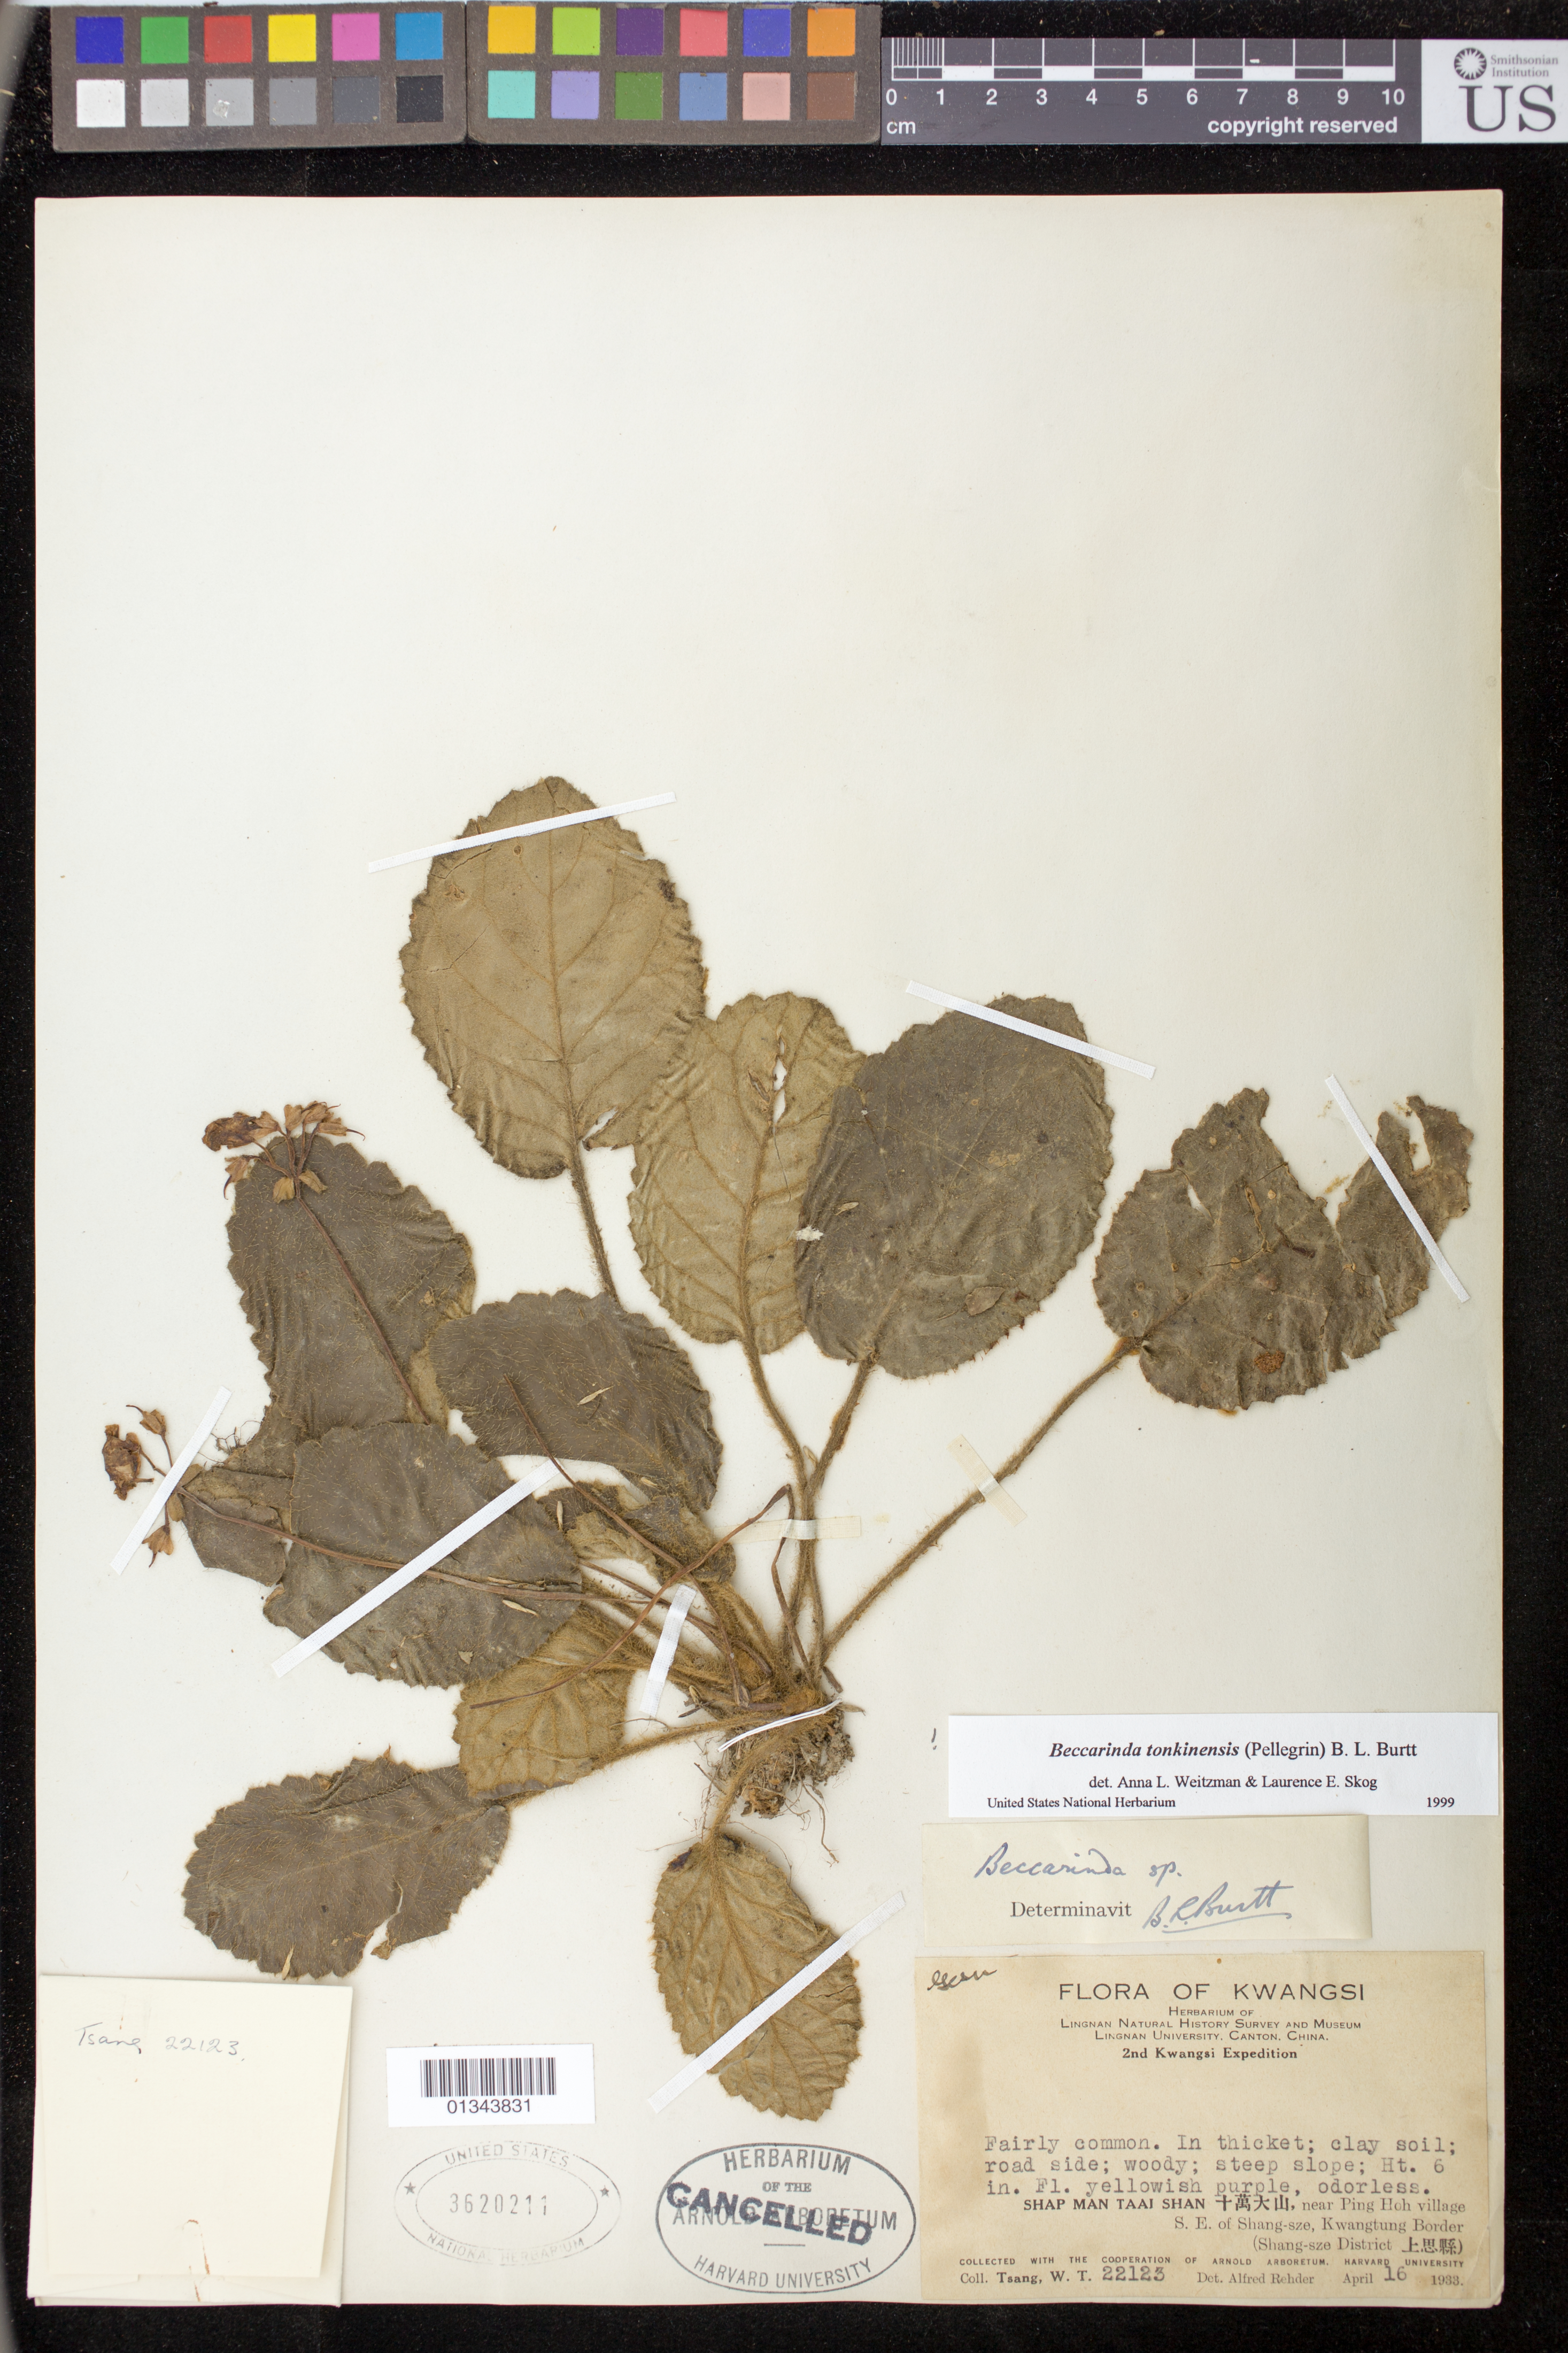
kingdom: Plantae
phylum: Tracheophyta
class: Magnoliopsida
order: Lamiales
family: Gesneriaceae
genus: Beccarinda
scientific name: Beccarinda tonkinensis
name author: (Pellegr.) B.L. Burtt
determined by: Weitzman, A. L.; Skog, L. E.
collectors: W. T. Tsang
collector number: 22123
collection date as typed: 16 Apr 1933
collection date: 1933-04-16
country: China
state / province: Guangxi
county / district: Shang-sze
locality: Shap Man Taai Shan near Ping Hoh village. S. E. of Shang-sze District, Kwangtung Border. Kwangsi.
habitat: In thicket; clay soil; road side; woody; steep slope.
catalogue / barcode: US 3620211